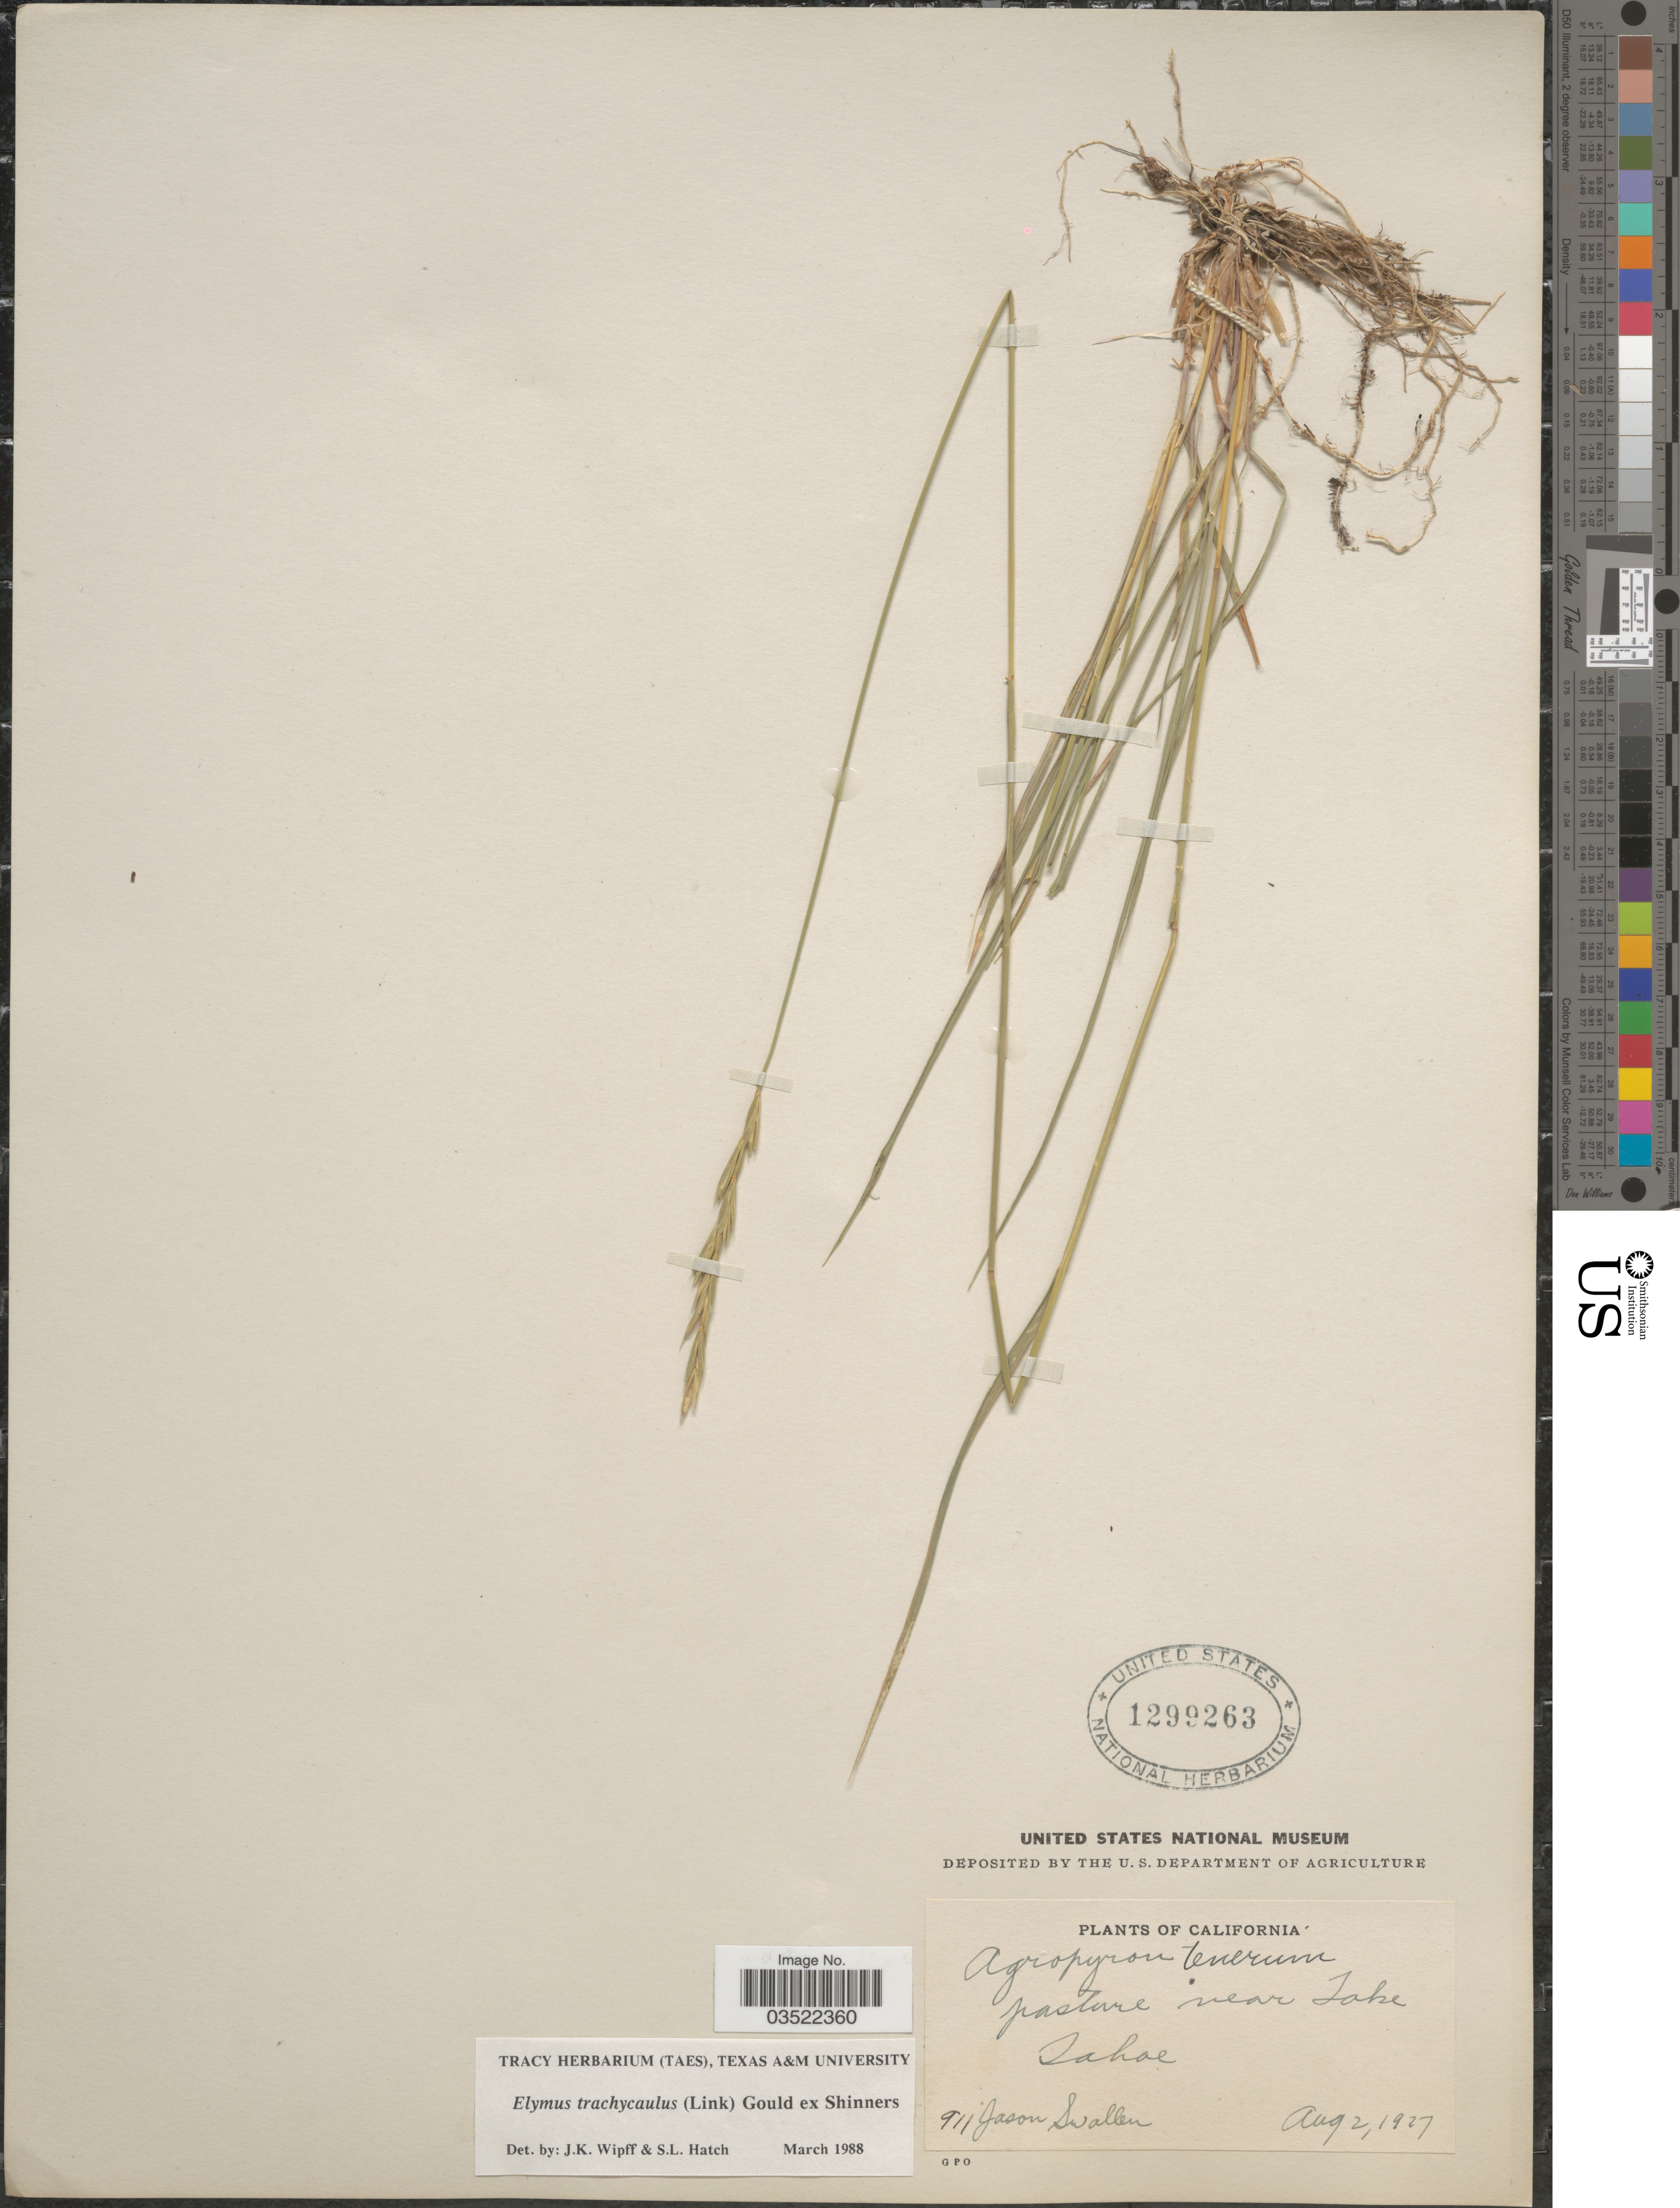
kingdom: Plantae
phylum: Tracheophyta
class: Liliopsida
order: Poales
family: Poaceae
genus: Elymus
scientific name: Elymus trachycaulus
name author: (Link) Gould ex Shinners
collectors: J. R. Swallen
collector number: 911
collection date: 1927-08-02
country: United States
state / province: California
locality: Pasture near Lake Tahoe.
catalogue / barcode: US 1299263